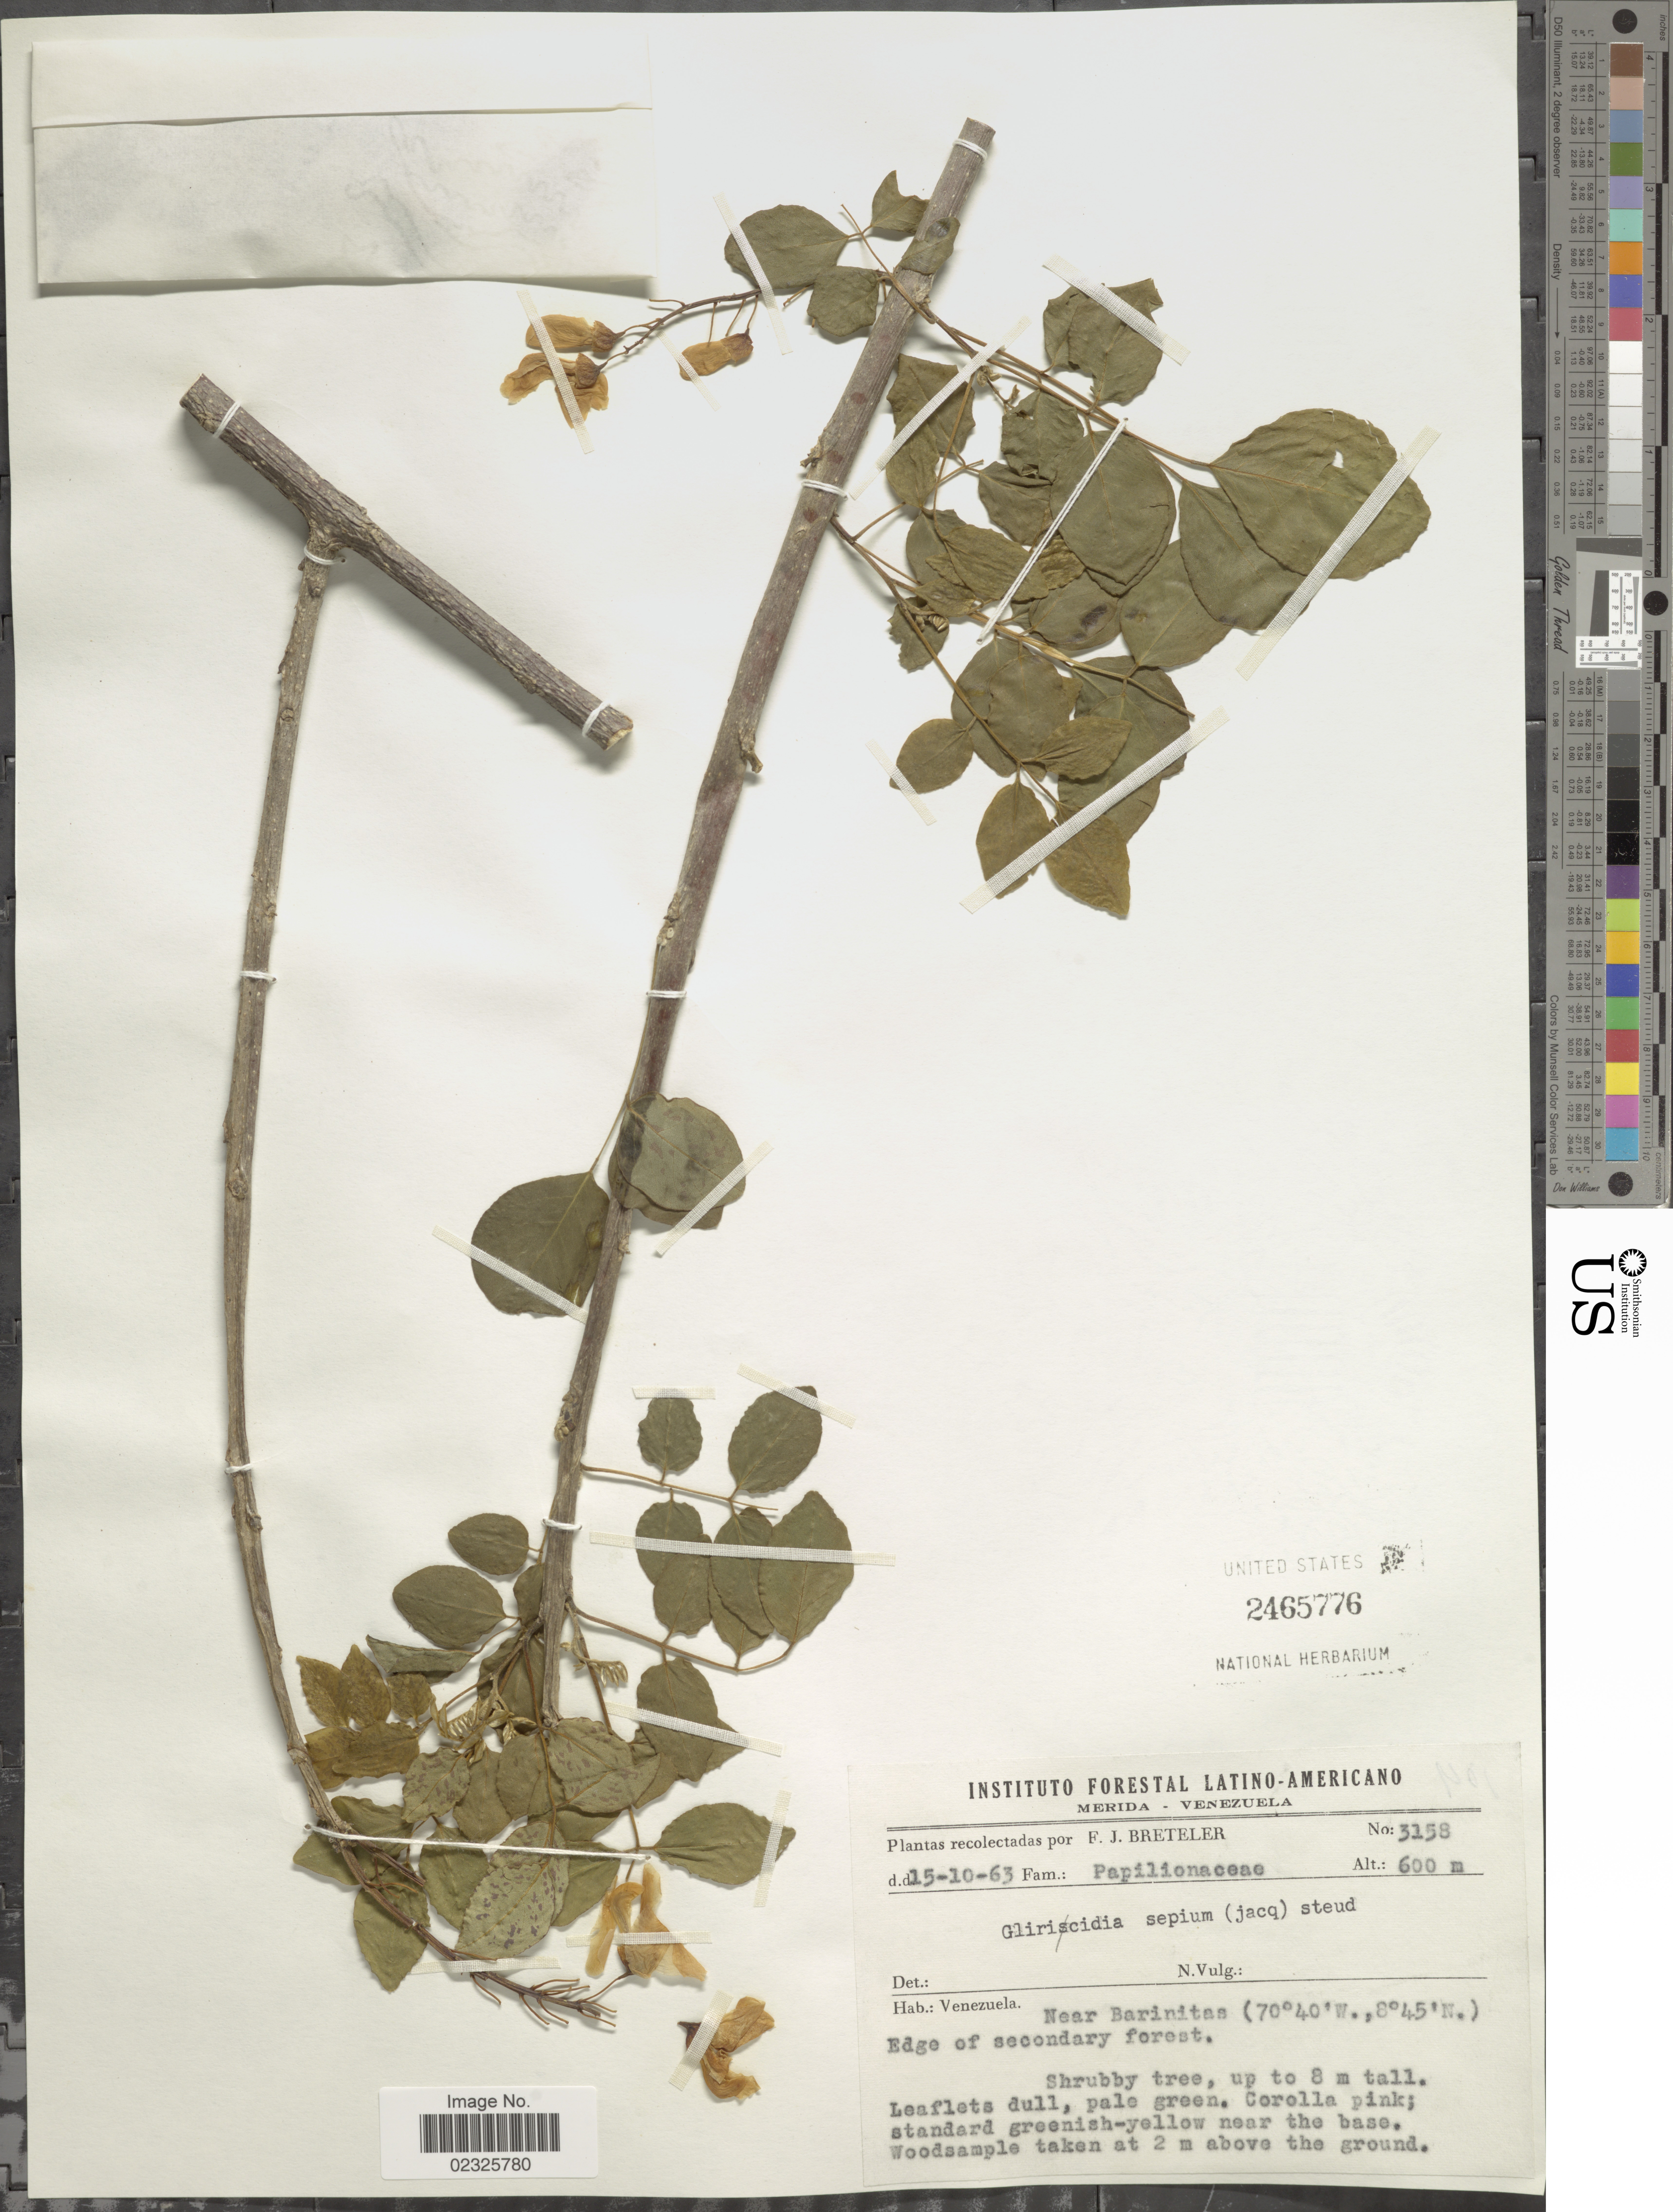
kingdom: Plantae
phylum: Tracheophyta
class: Magnoliopsida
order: Fabales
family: Fabaceae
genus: Gliricidia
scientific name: Gliricidia sepium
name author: (Jacq.) Kunth ex Walp.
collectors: F. J. Breteler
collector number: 3158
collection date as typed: Transcribed d/m/y: 15/10/63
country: Venezuela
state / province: Mérida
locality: Near Barinitas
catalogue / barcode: US 2465776